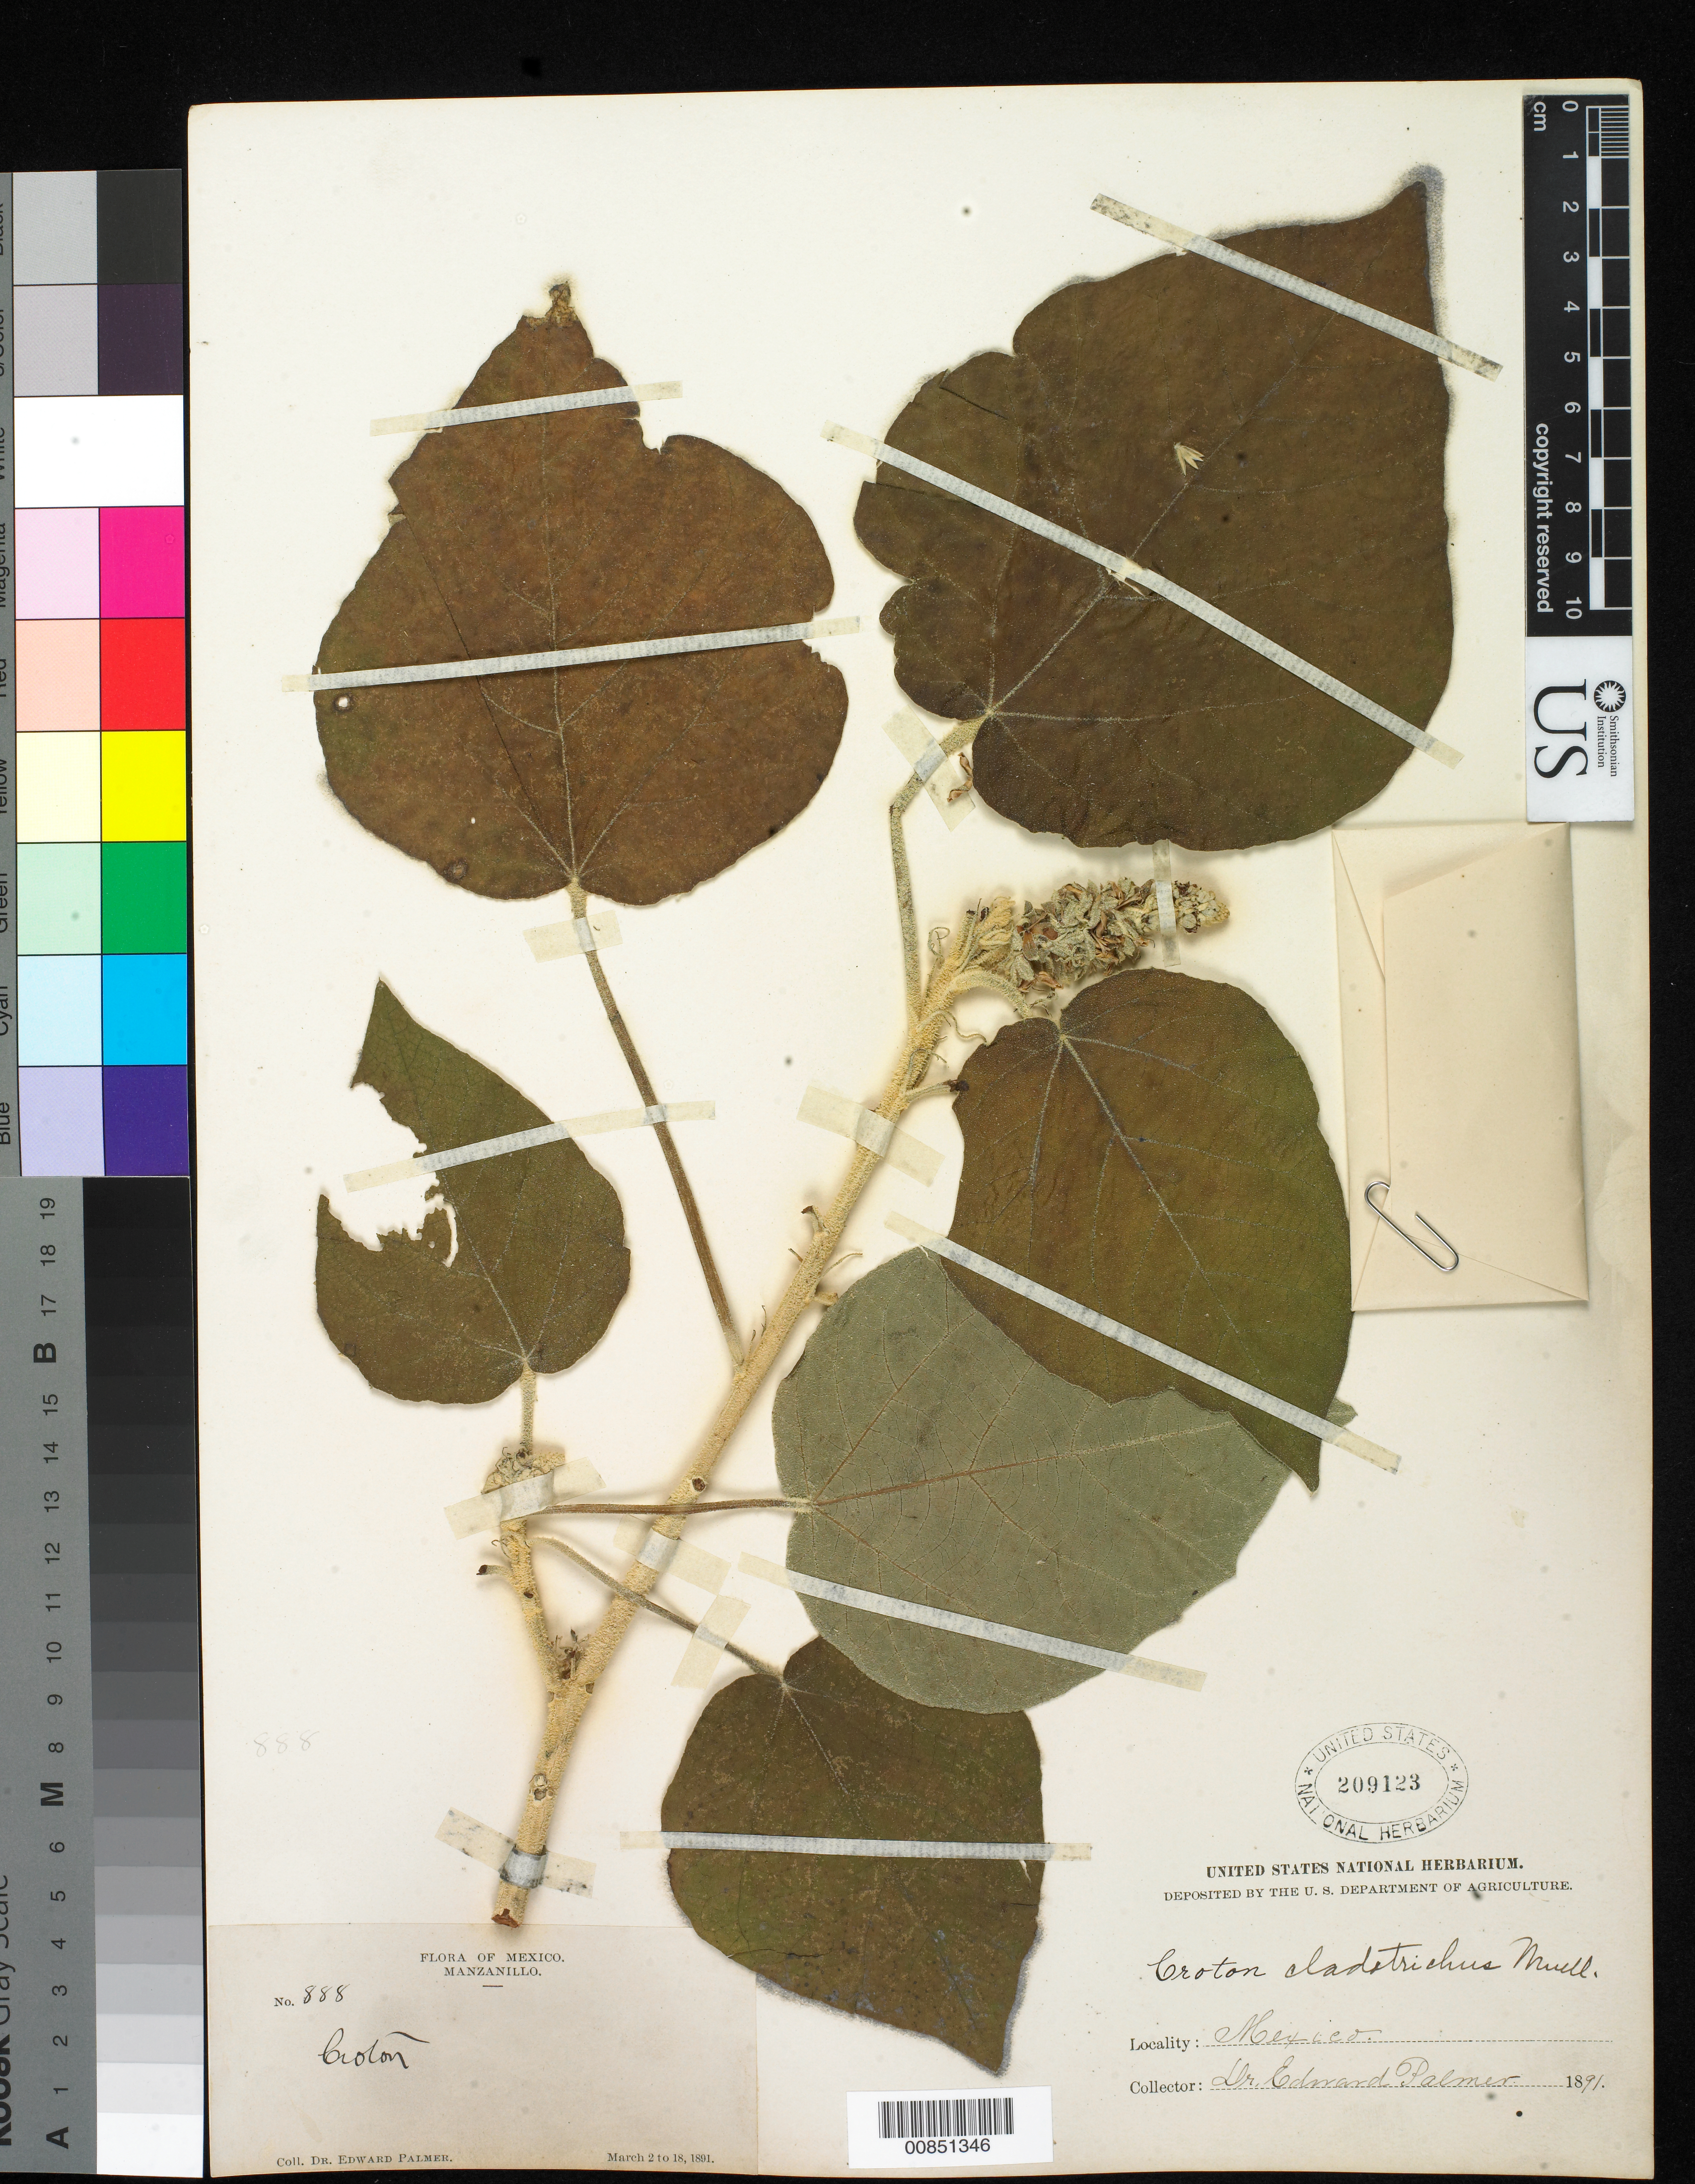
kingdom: Plantae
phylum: Tracheophyta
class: Magnoliopsida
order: Malpighiales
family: Euphorbiaceae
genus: Croton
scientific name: Croton cladotrichus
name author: Müll. Arg.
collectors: E. Palmer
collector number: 888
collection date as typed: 02 Mar 1891 to 18 Mar 1891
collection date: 1891-03-02/1891-03-18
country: Mexico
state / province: Colima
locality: Manzanillo, Colima.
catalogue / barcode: US 209123